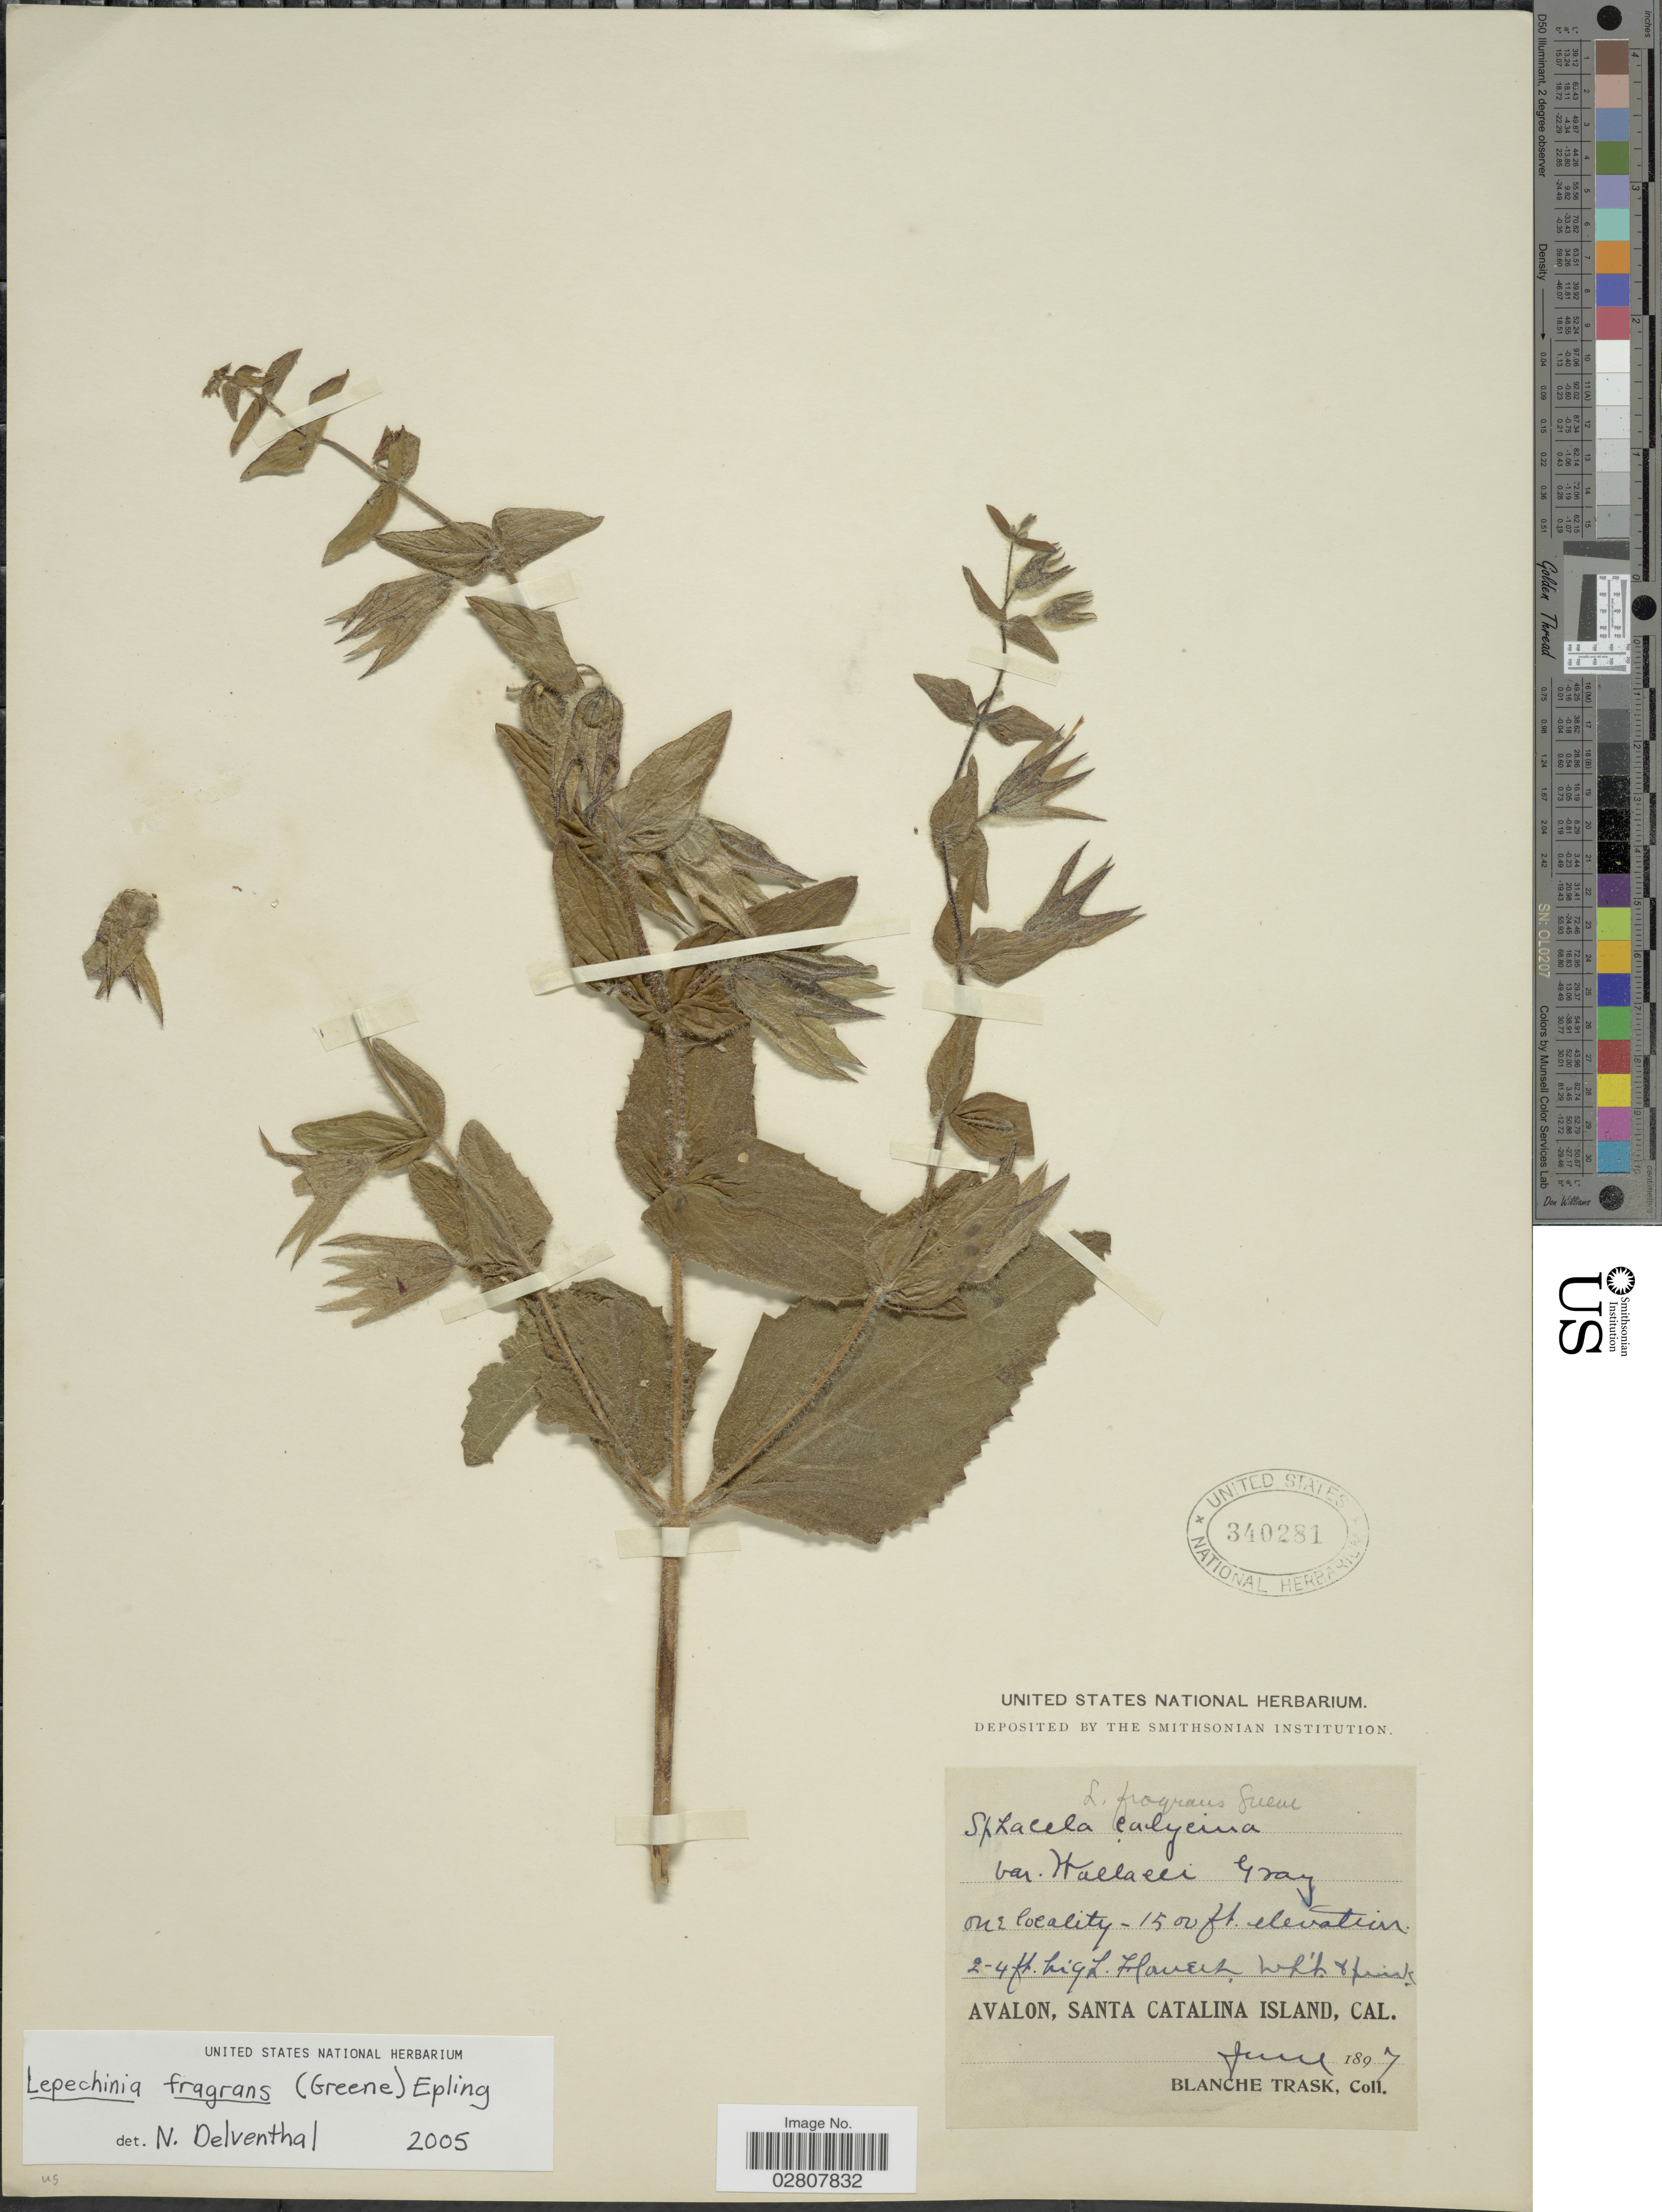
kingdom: Plantae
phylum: Tracheophyta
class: Magnoliopsida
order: Lamiales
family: Lamiaceae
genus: Lepechinia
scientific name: Lepechinia fragrans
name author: Epling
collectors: B. Trask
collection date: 1897-06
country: United States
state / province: California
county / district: Los Angeles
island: Santa Catalina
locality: Avalon, Santa Catalina Island.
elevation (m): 457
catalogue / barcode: US 340281